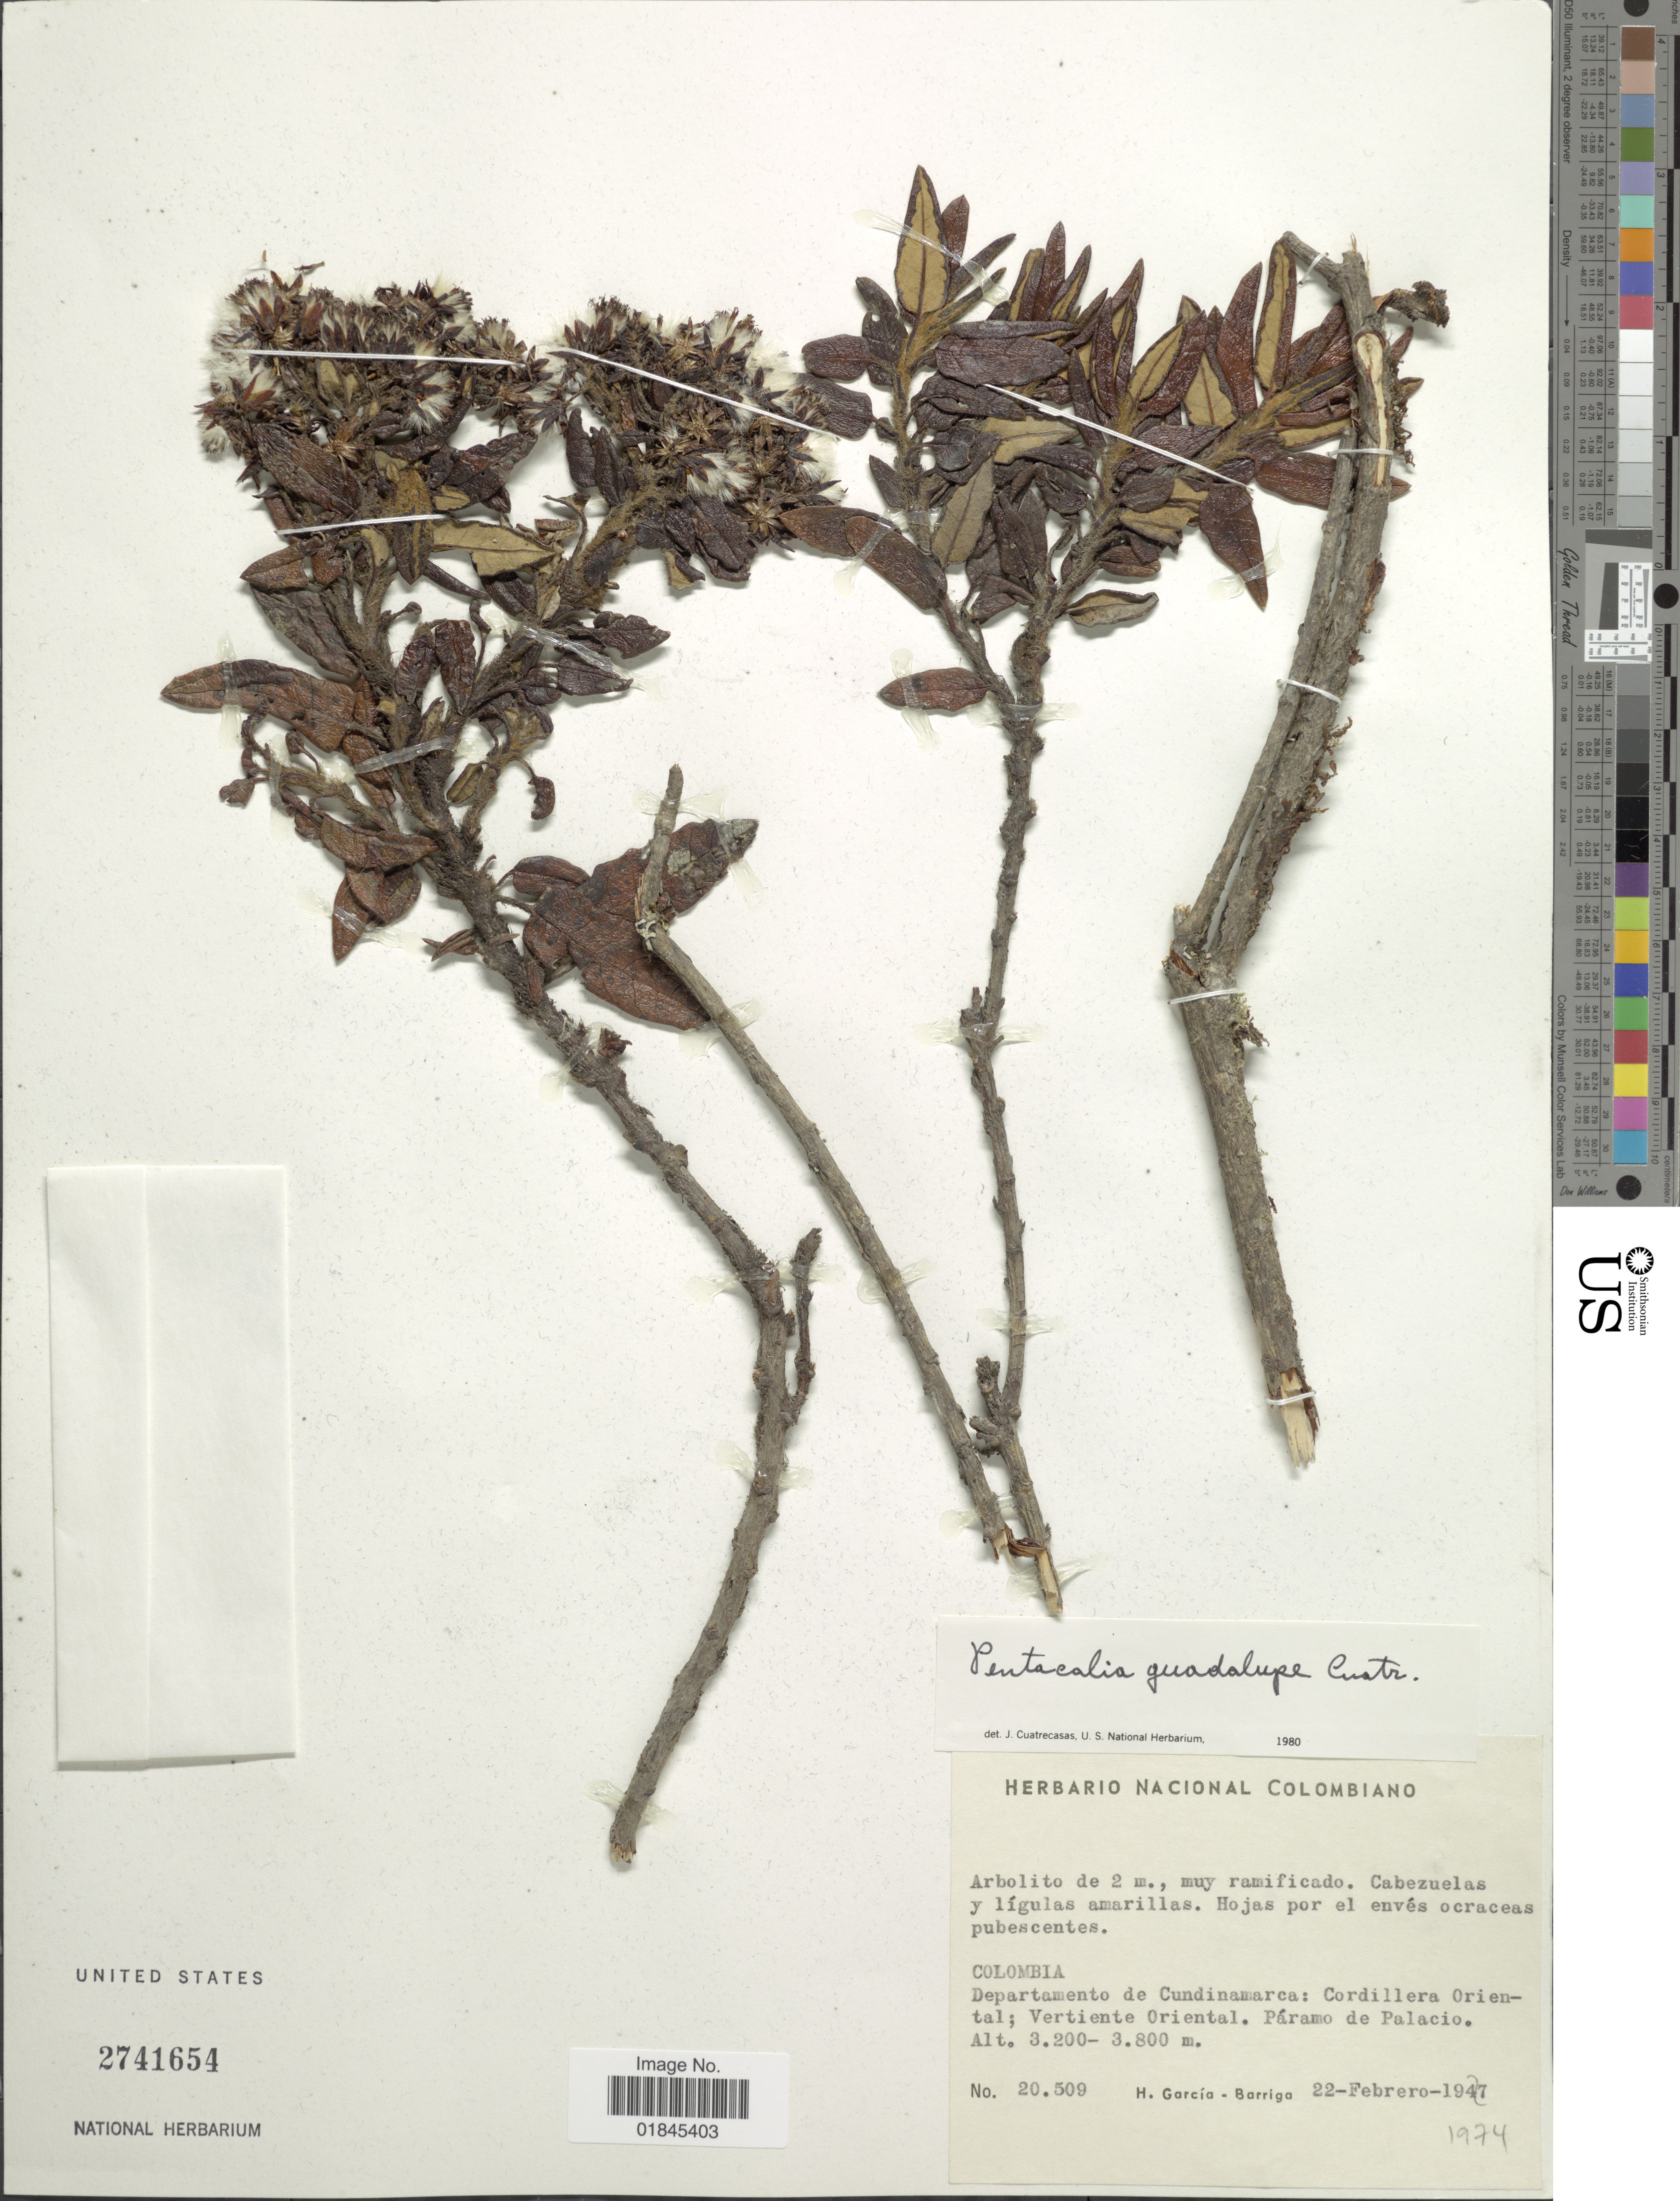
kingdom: Plantae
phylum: Tracheophyta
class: Magnoliopsida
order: Asterales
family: Asteraceae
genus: Pentacalia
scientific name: Pentacalia guadalupe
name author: (Cuatrec.) Cuatrec.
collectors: H. García Barriga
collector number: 20509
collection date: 1974-02-22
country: Colombia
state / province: Cundinamarca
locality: Departamento de Cundinamarca: Cordillera Oriental; Vertiente Oriental. Páramo de Palacio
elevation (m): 3200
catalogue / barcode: US 2741654